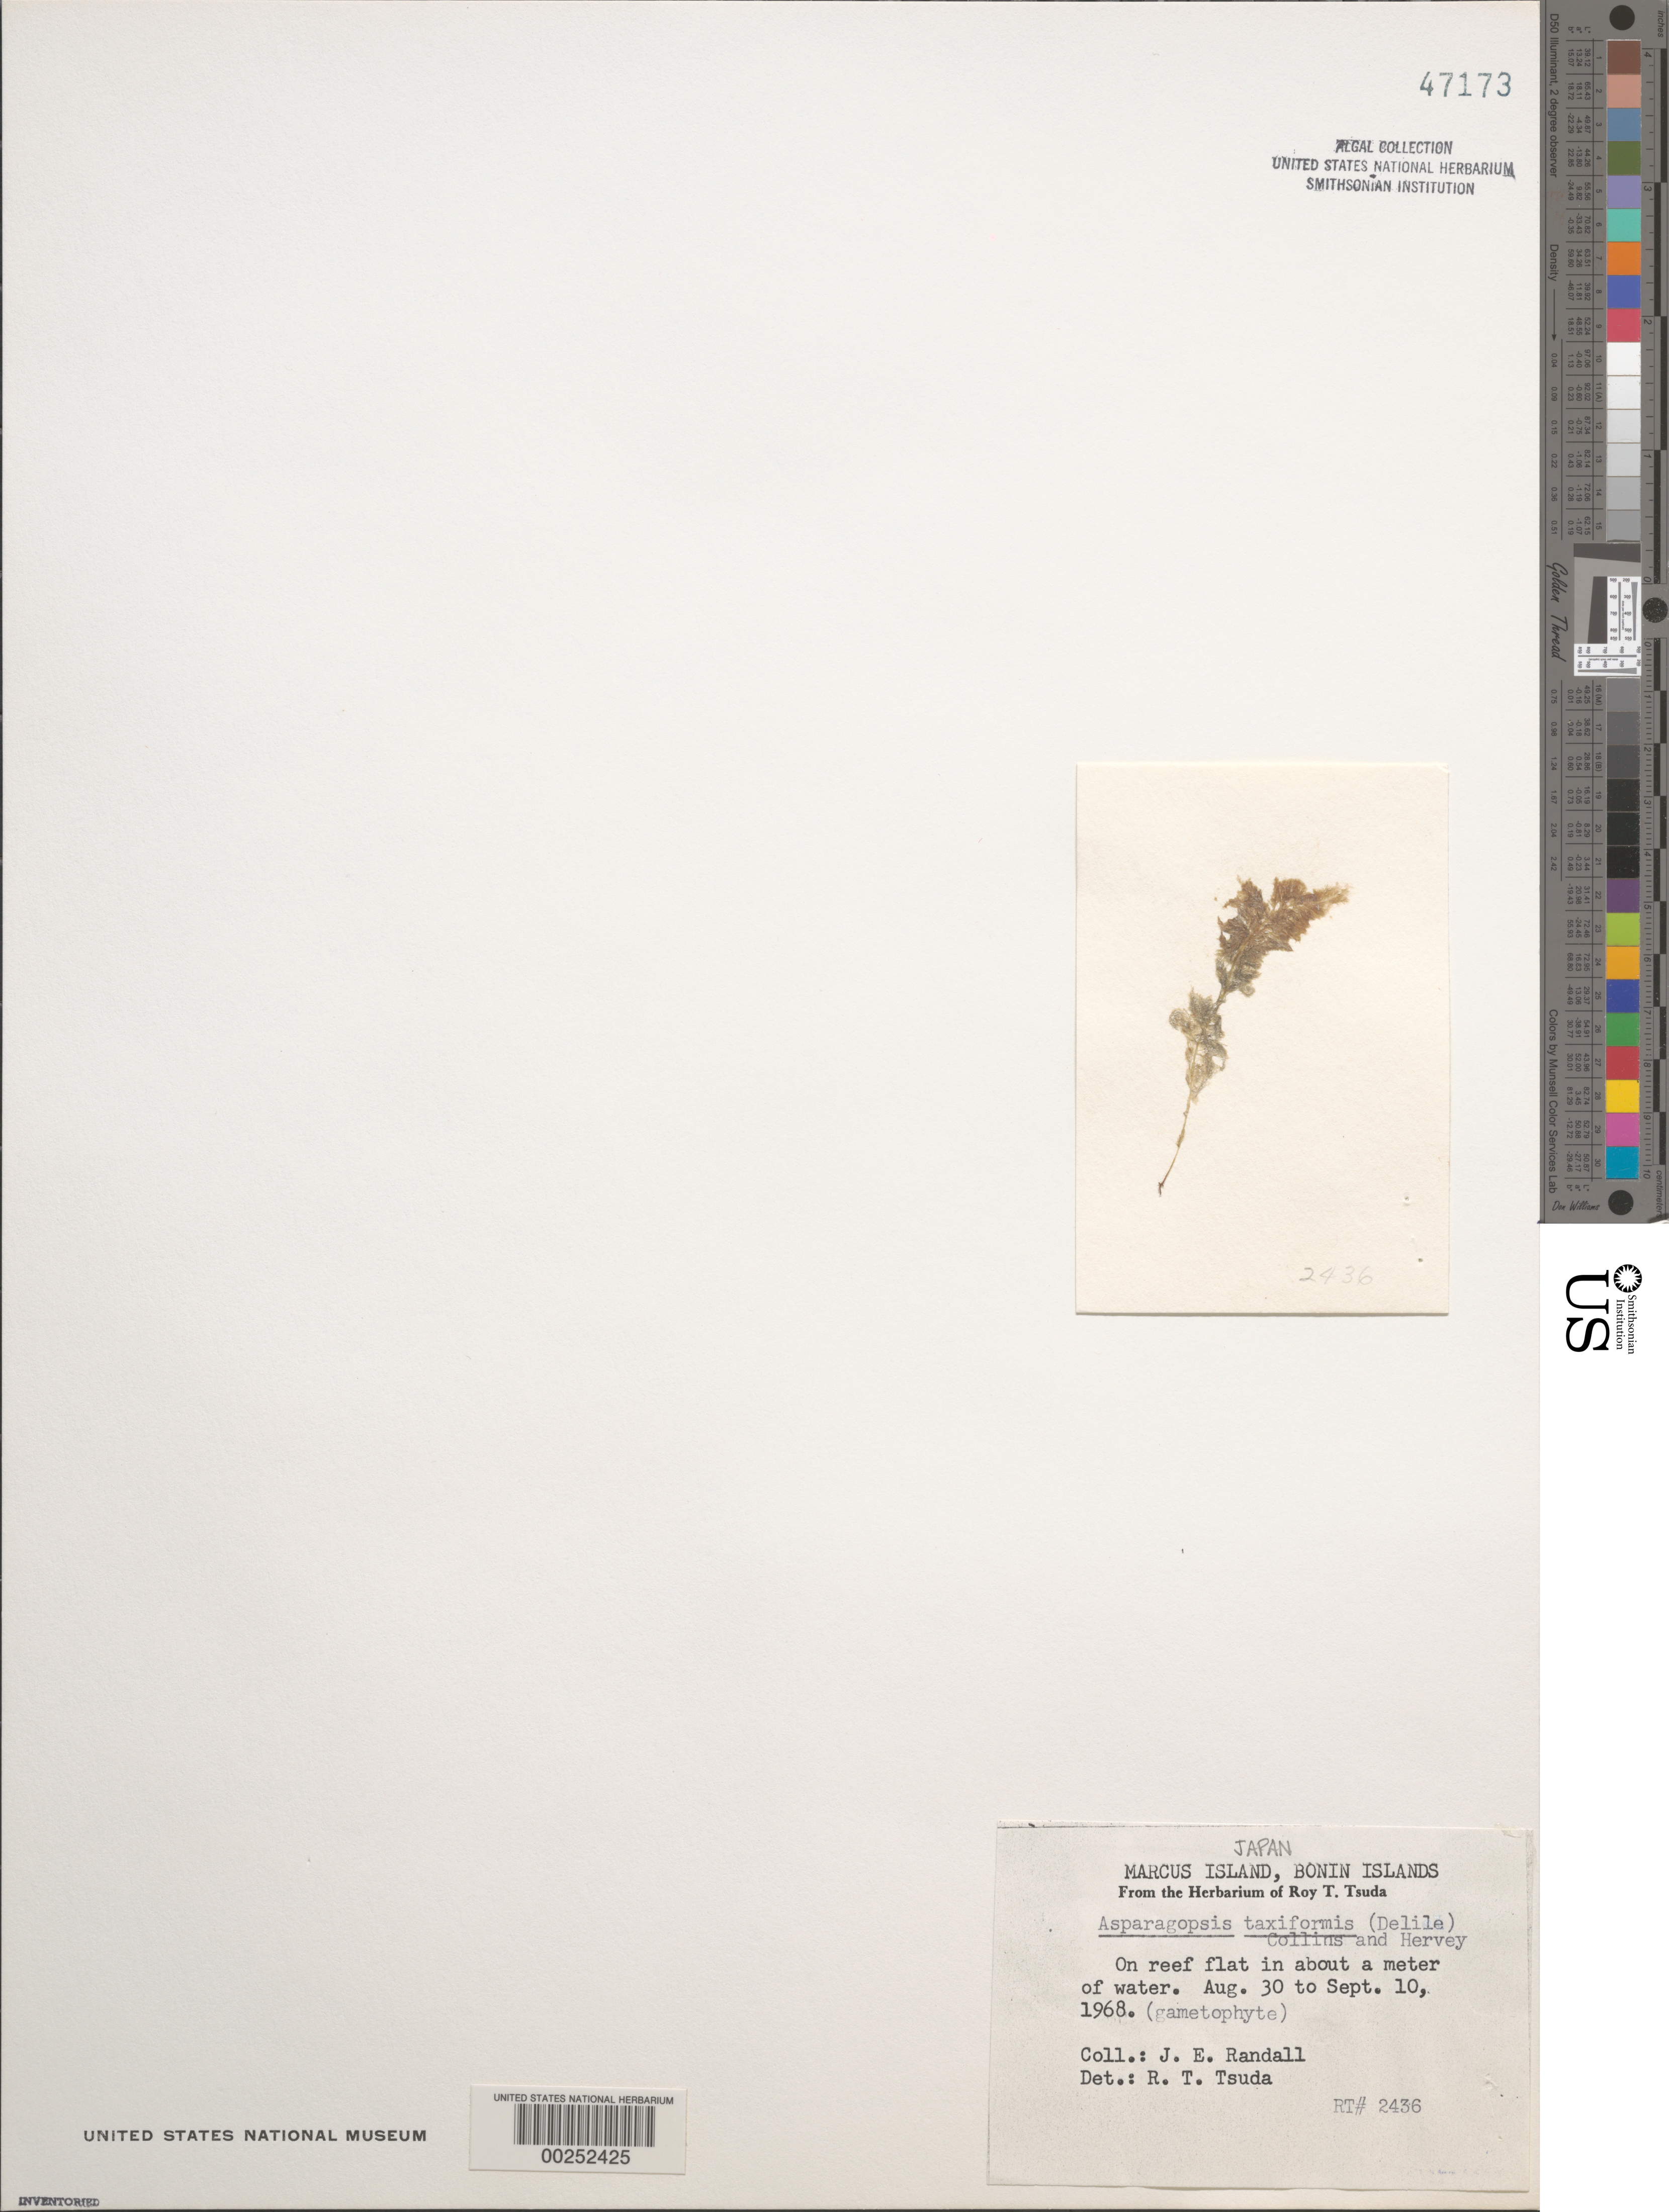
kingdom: Plantae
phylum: Rhodophyta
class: Florideophyceae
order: Bonnemaisoniales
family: Bonnemaisoniaceae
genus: Asparagopsis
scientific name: Asparagopsis taxiformis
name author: (Delile) Trevis.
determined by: Rhyne, C. F.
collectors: J. Randall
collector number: Rt 2436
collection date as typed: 30 Aug 1968 TO 10 Sep 1968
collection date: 1968-08-30/1968-09-10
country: Japan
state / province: Tokyo, Federal City of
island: Marcus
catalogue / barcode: US 47173